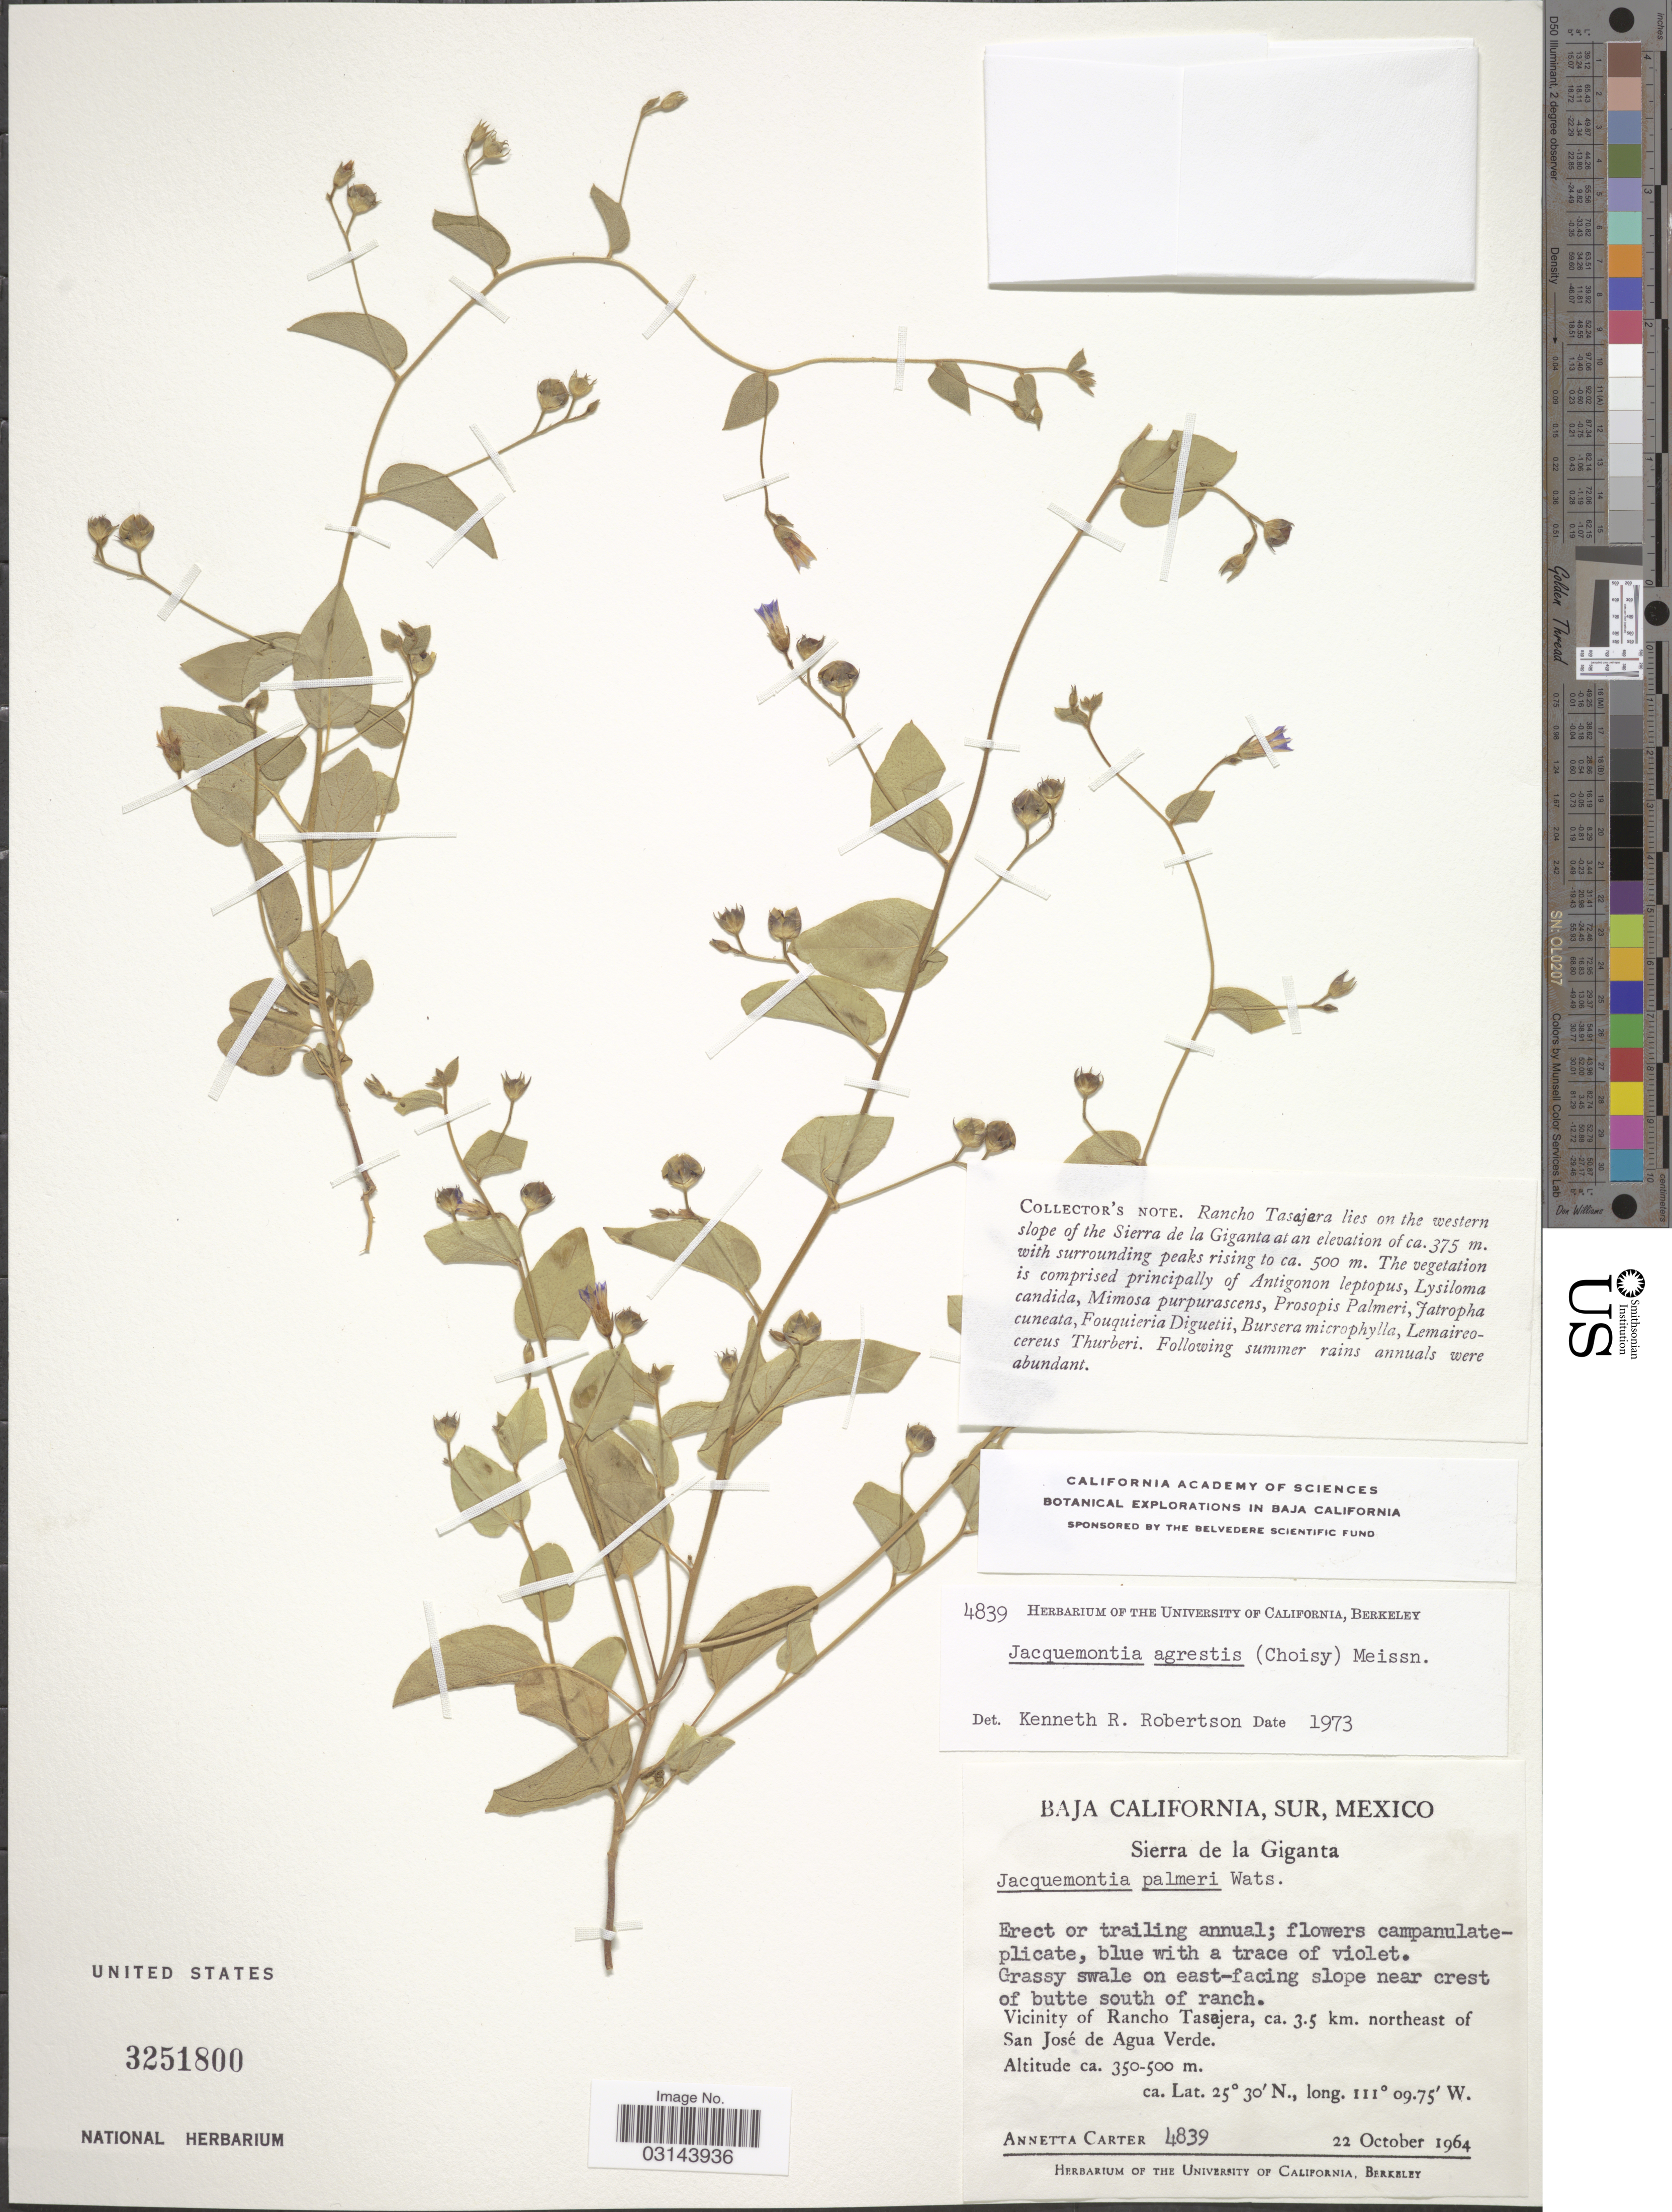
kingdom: Plantae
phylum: Tracheophyta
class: Magnoliopsida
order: Solanales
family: Convolvulaceae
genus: Jacquemontia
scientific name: Jacquemontia agrestis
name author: (Mart. ex Choisy) Meisn.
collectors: A. Carter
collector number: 4839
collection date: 1964-10-22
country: Mexico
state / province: Baja California Sur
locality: Sierra de la Giganta. Grassy swale on east-facing slope near crest of butte south of ranch. Vicinity of Rancho Tasajera, ca. 3.5 km. northeast of San José de Agua Verde.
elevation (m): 350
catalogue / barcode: US 3251800